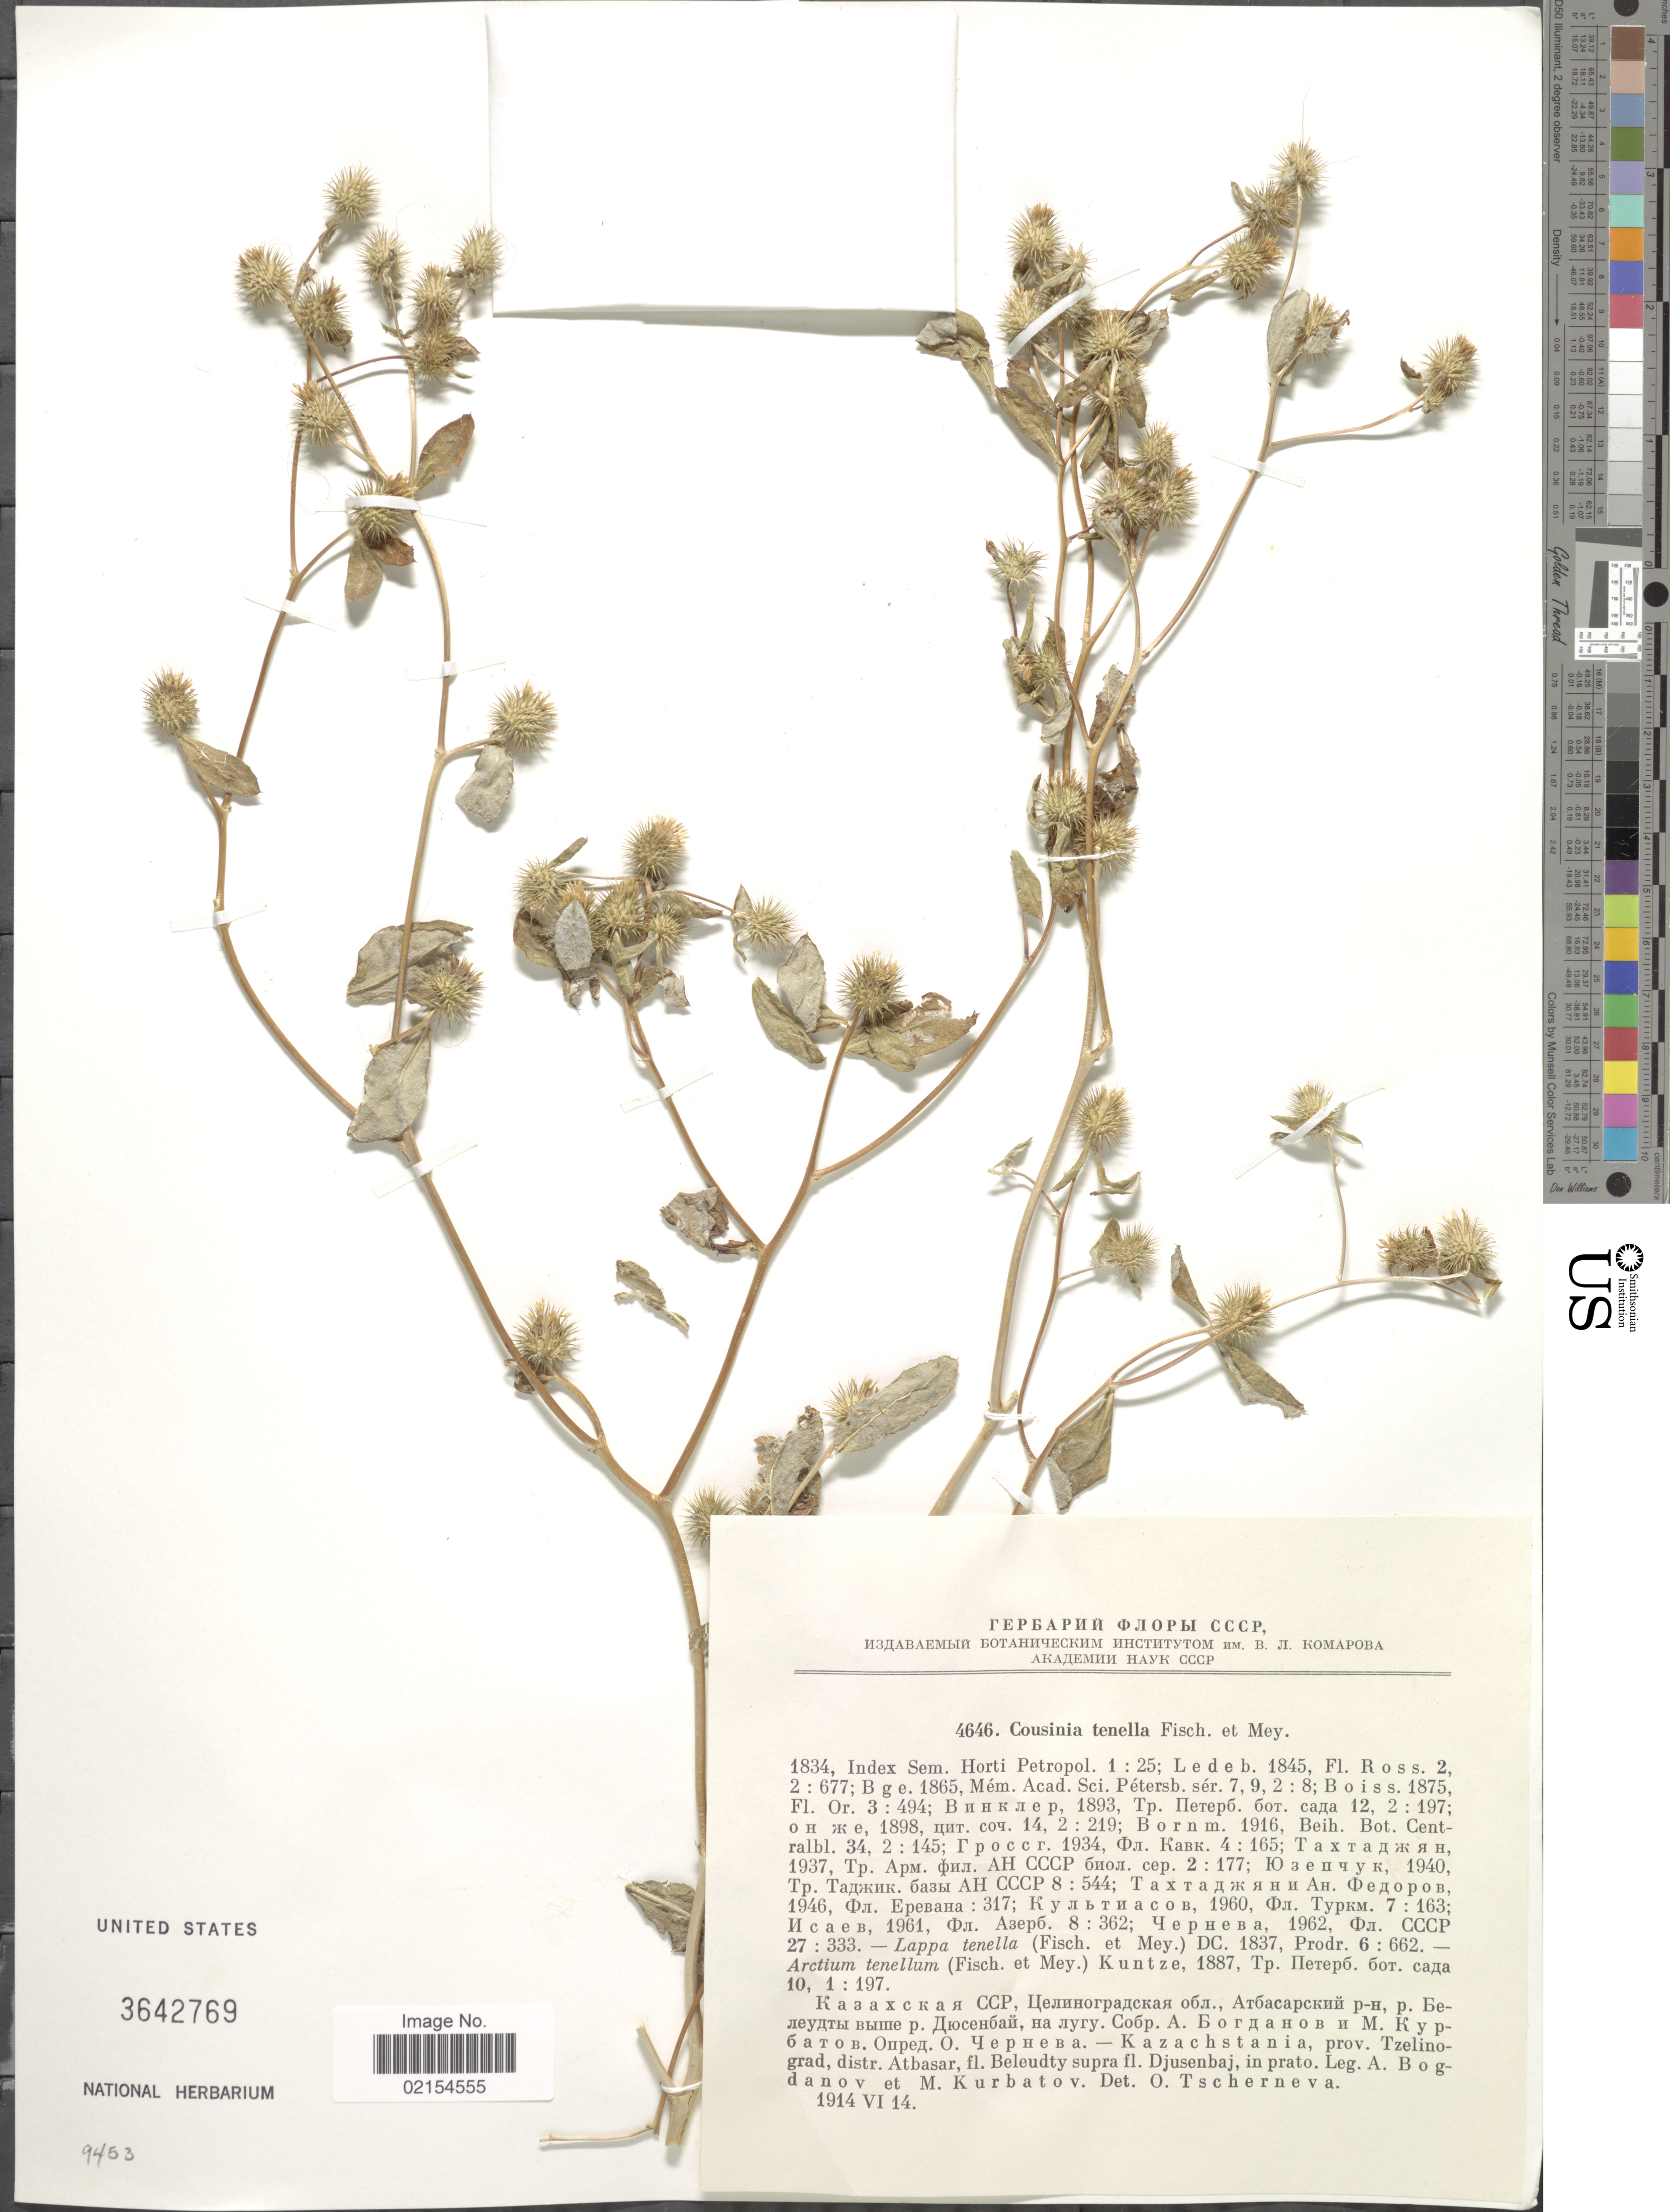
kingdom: Plantae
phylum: Tracheophyta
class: Magnoliopsida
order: Asterales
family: Asteraceae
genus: Cousinia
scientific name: Cousinia tenella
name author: Fisch. & C.A. Mey.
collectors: A. Bogdanov & M. Kurbatov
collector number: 4646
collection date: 1914-06-14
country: Kazakhstan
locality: Kazachstania, prov. Tzelinograd, Distr. Atbasar, fl. Beleudty supra fl. Djusenbaj, in prato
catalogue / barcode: US 3642769